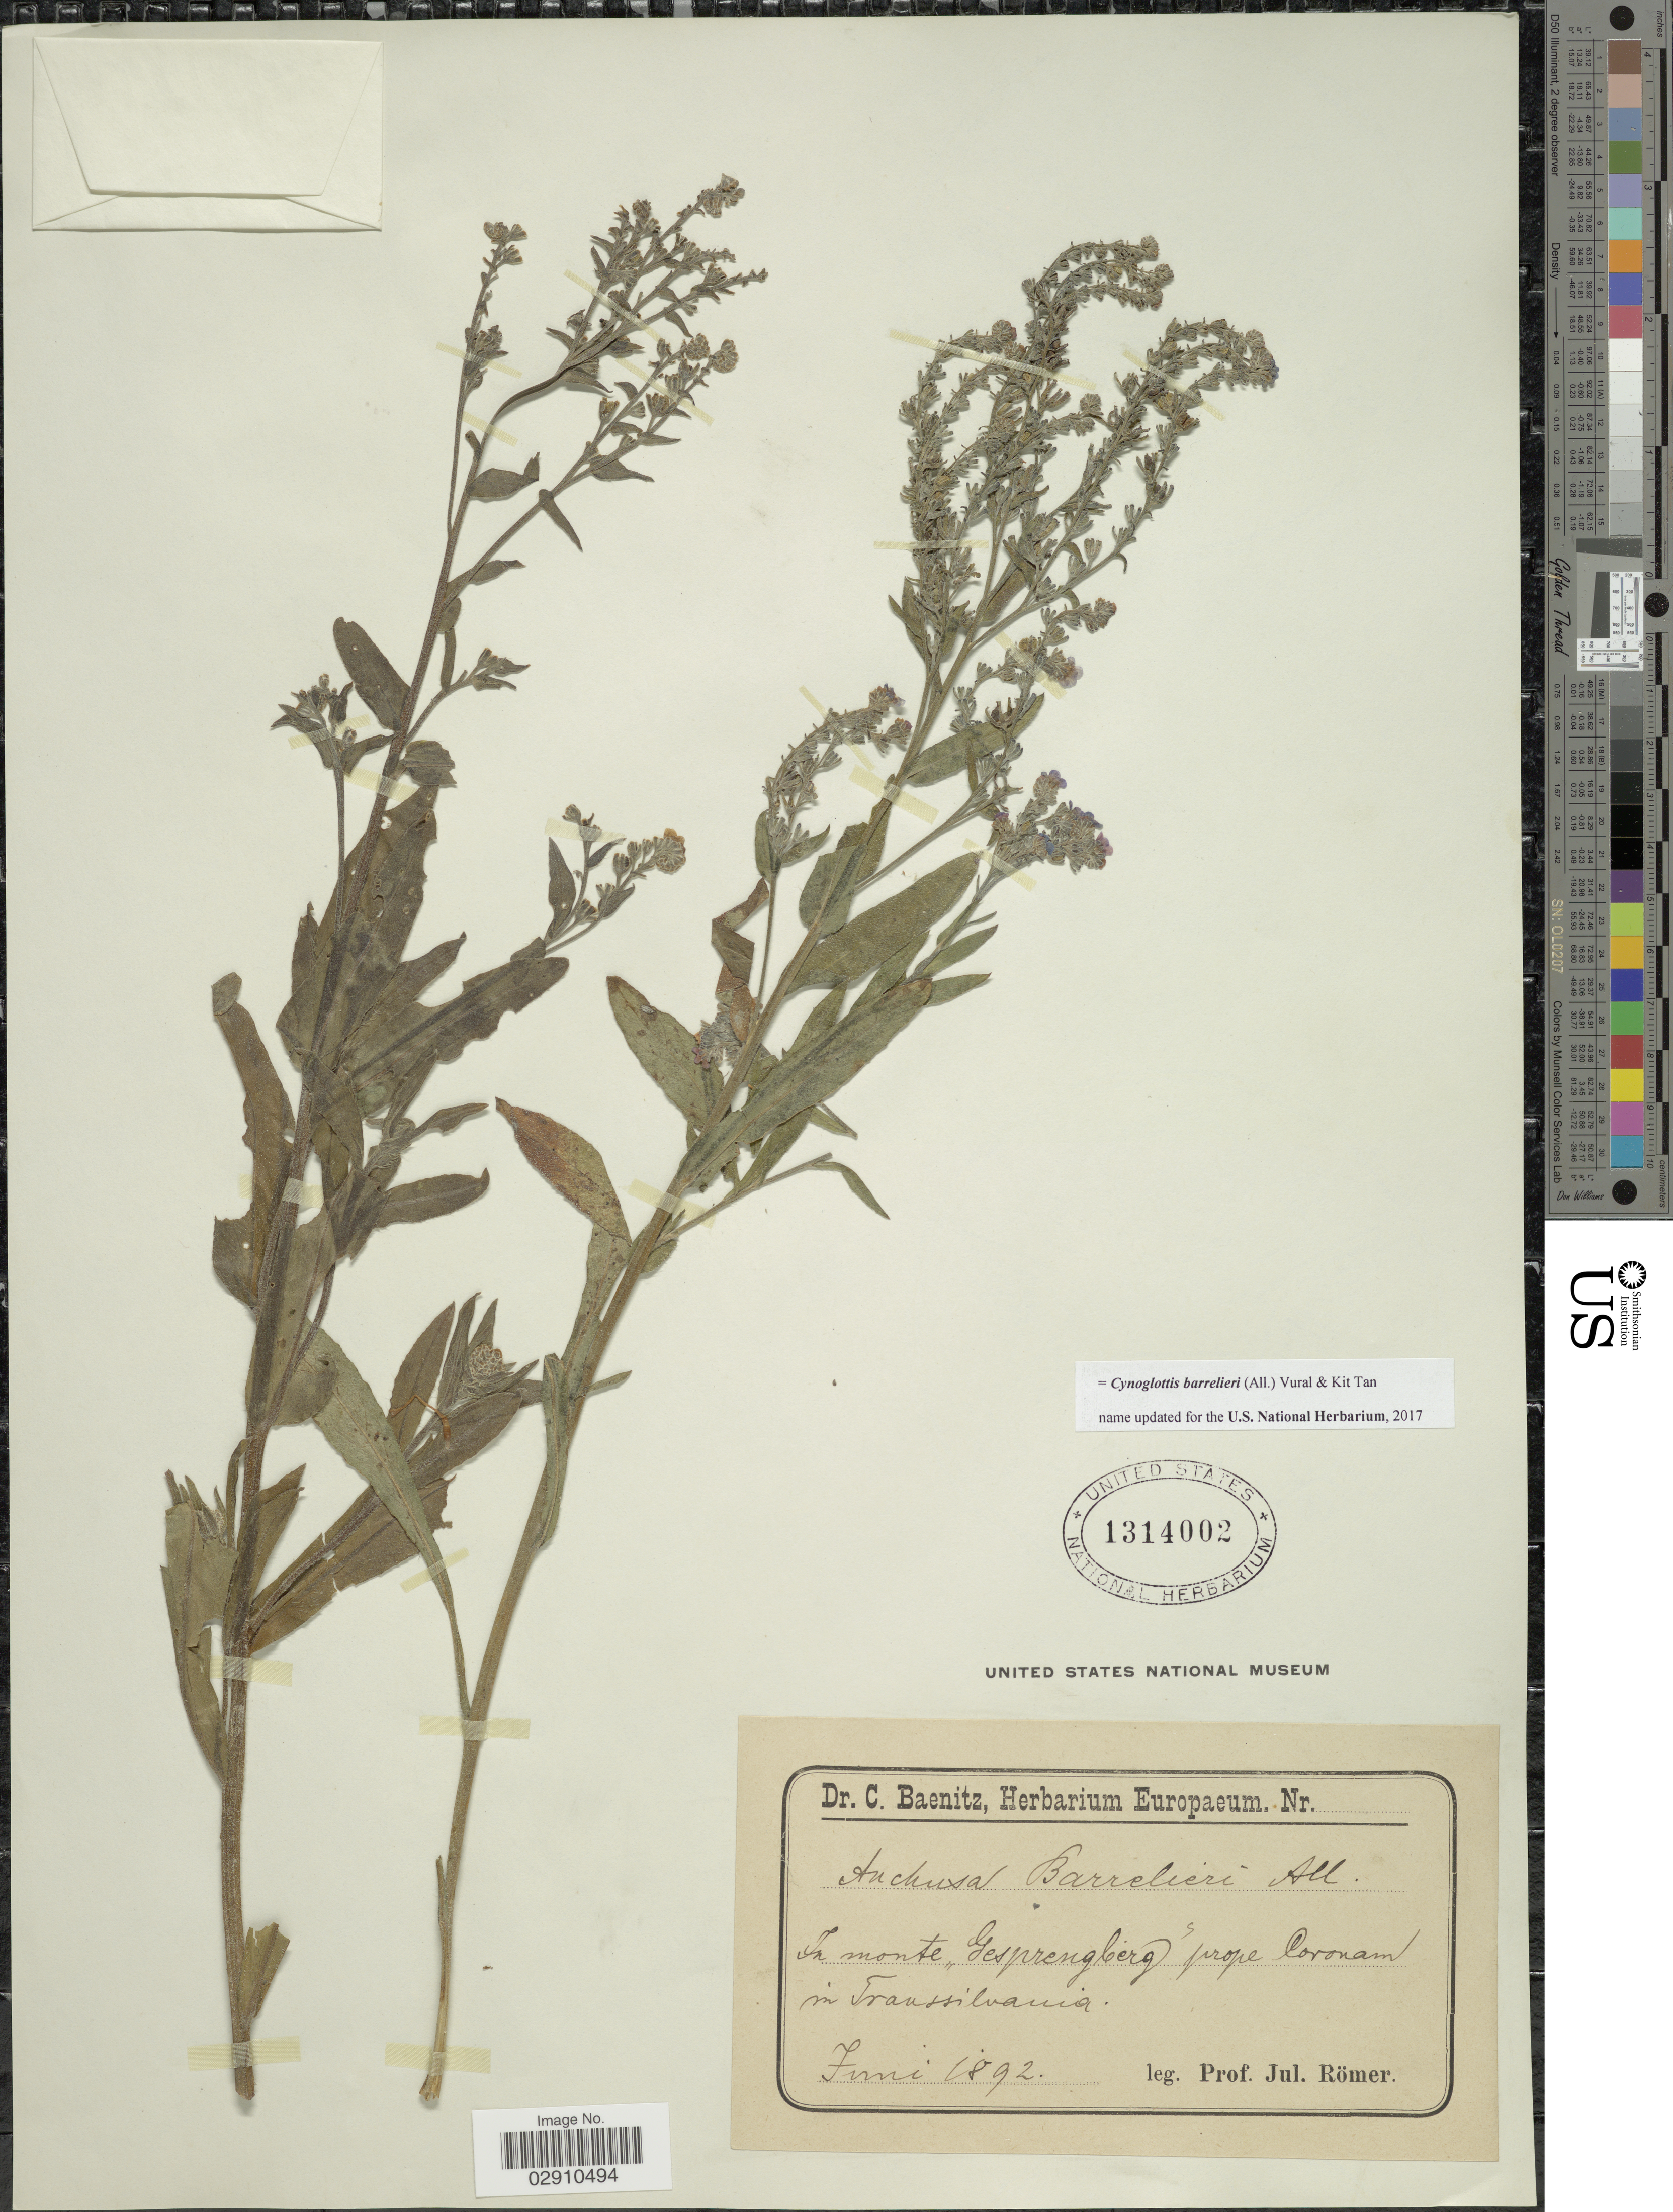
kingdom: Plantae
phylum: Tracheophyta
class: Magnoliopsida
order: Boraginales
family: Boraginaceae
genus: Cynoglottis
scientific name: Cynoglottis barrelieri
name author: (All.) Vural & Kit Tan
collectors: J. Romer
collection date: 1892-06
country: Romania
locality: In monte "Gesprengberg" prope Coronam in Transsilvania.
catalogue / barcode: US 1314002